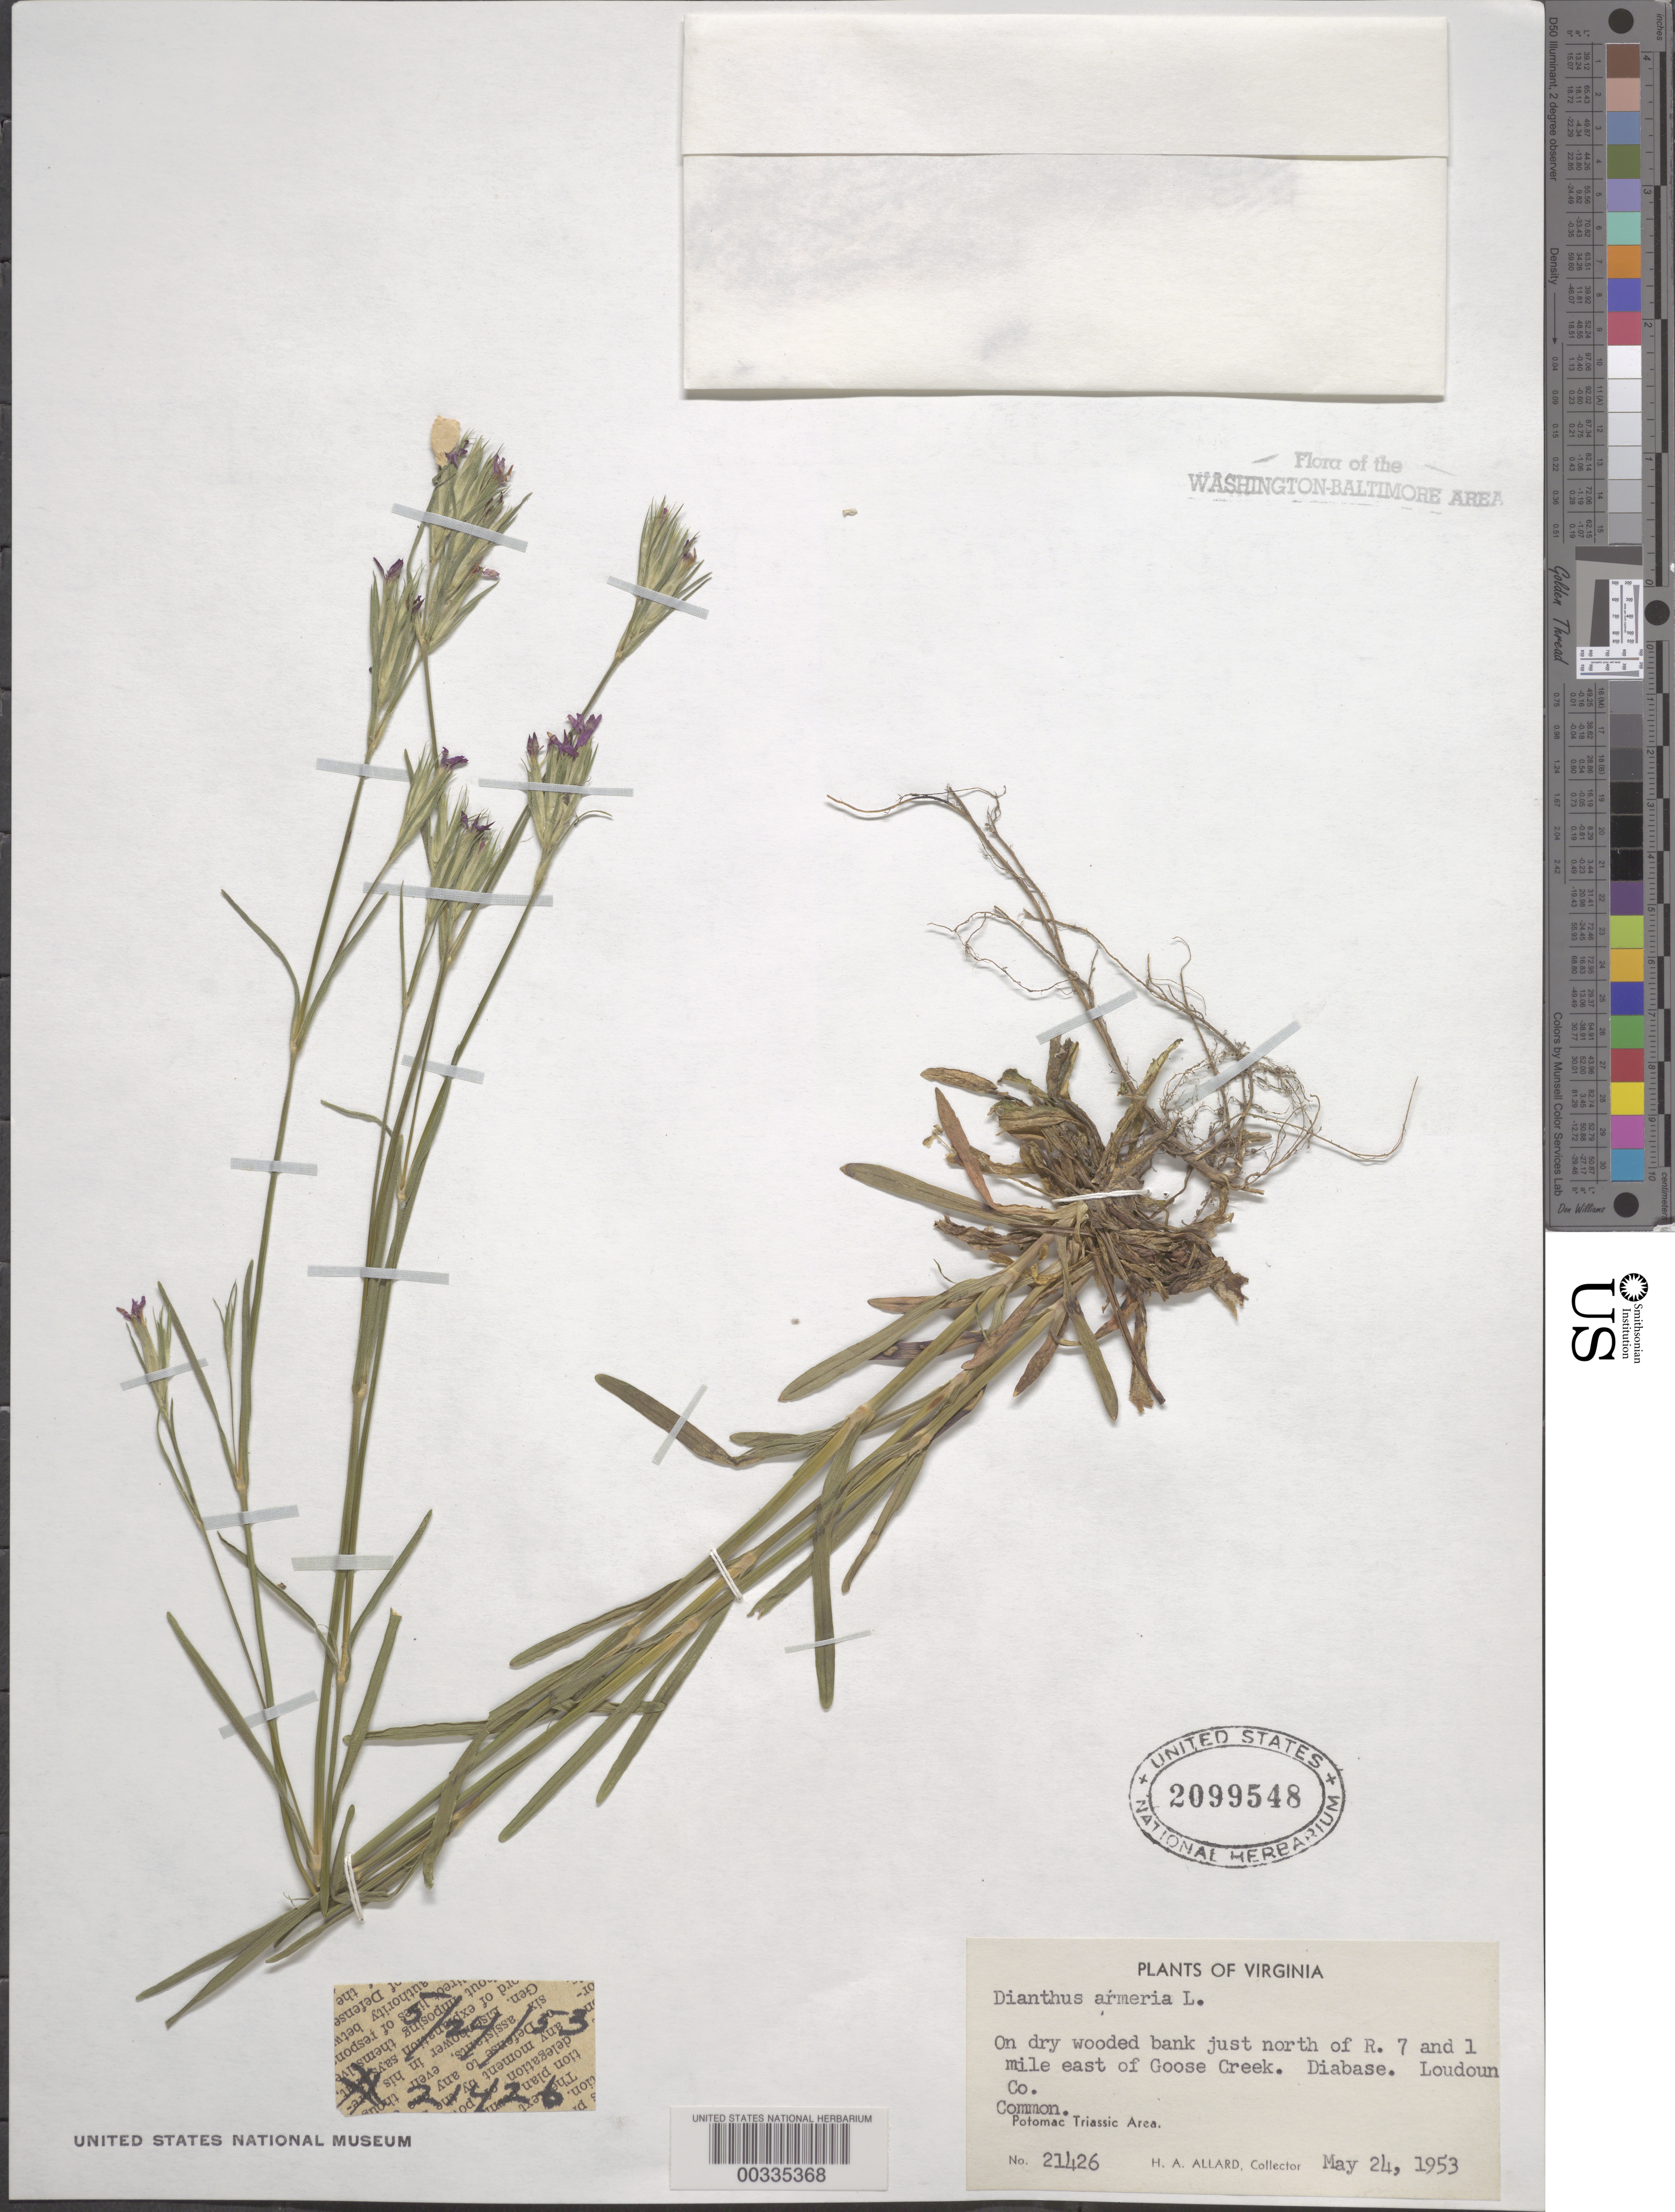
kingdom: Plantae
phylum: Tracheophyta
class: Magnoliopsida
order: Caryophyllales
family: Caryophyllaceae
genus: Dianthus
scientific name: Dianthus armeria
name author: L.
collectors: H. A. Allard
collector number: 21426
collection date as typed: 24 May 1953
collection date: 1953-05-24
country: United States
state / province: Virginia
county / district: Loudoun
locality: North of Route 7 and east of Goose Creek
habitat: On dry wooded bank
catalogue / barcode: US 2099548